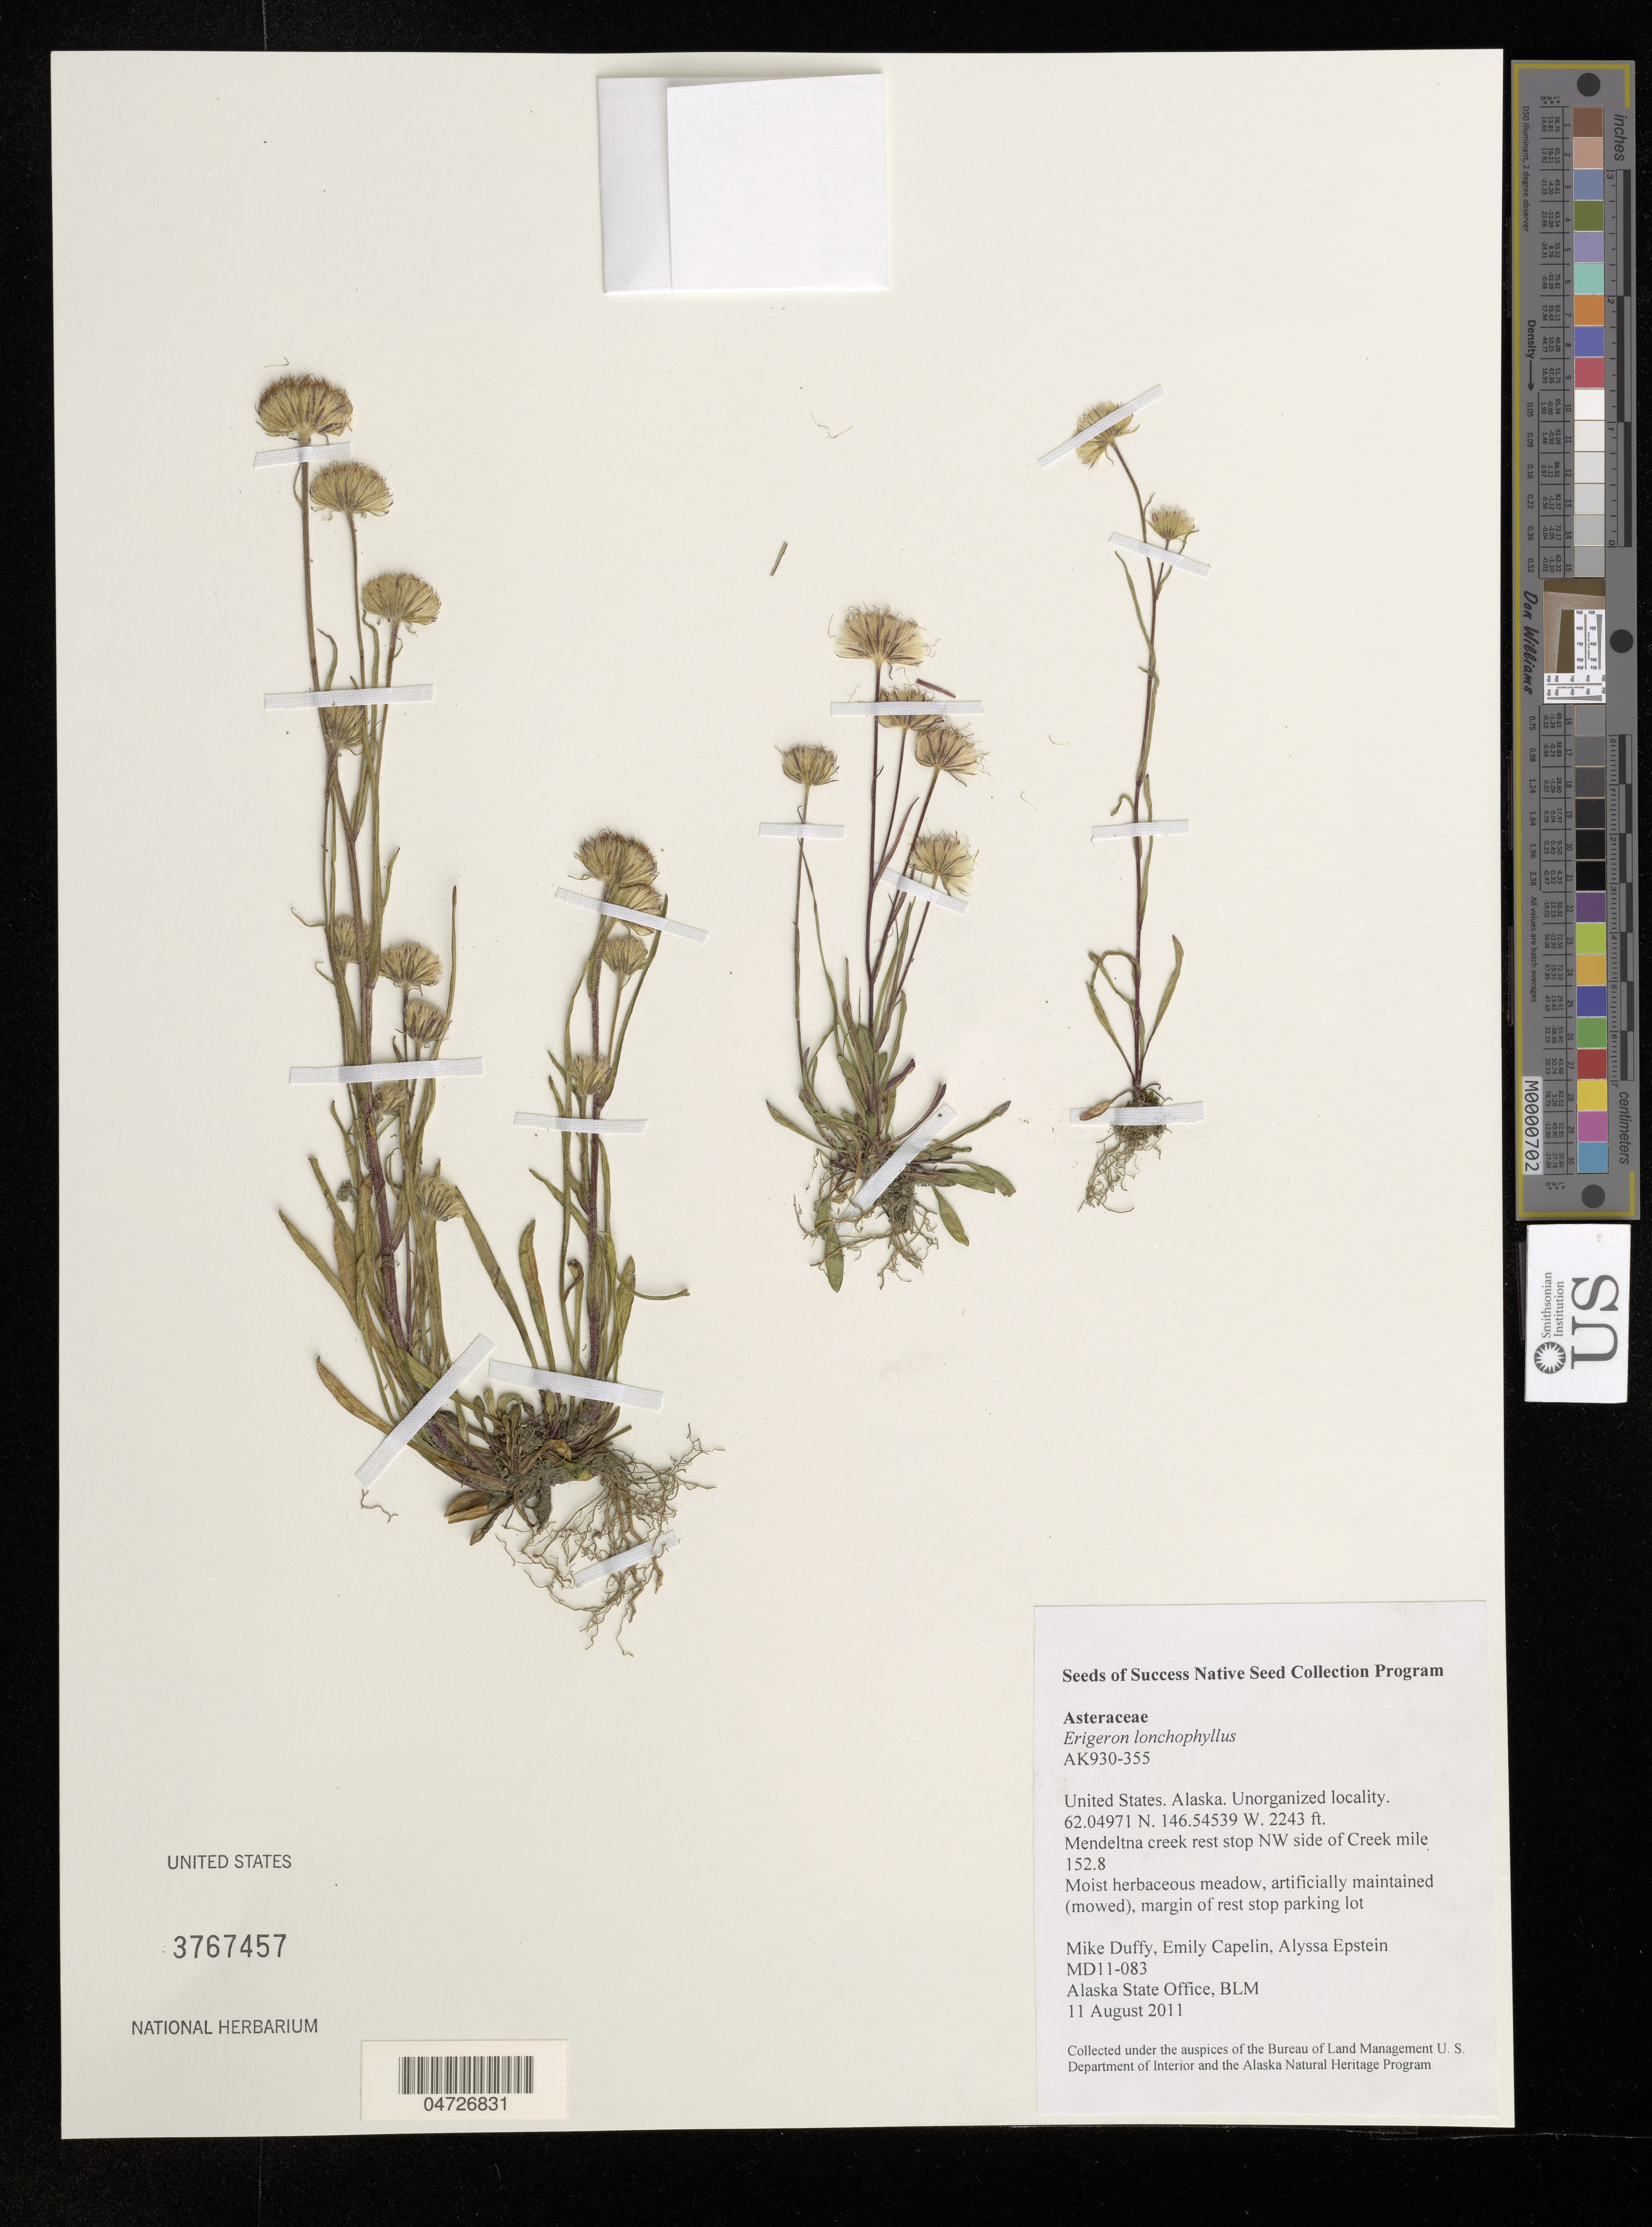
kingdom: Plantae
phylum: Tracheophyta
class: Magnoliopsida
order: Asterales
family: Asteraceae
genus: Erigeron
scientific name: Erigeron lonchophyllus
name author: Hook.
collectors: M. Duffy, E. Capelin & A. Epstein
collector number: MD11-083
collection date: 2011-08-11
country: United States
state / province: Alaska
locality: Mendeltna creek rest stop NW side of Creek mile 152.8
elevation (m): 684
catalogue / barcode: US 3767457